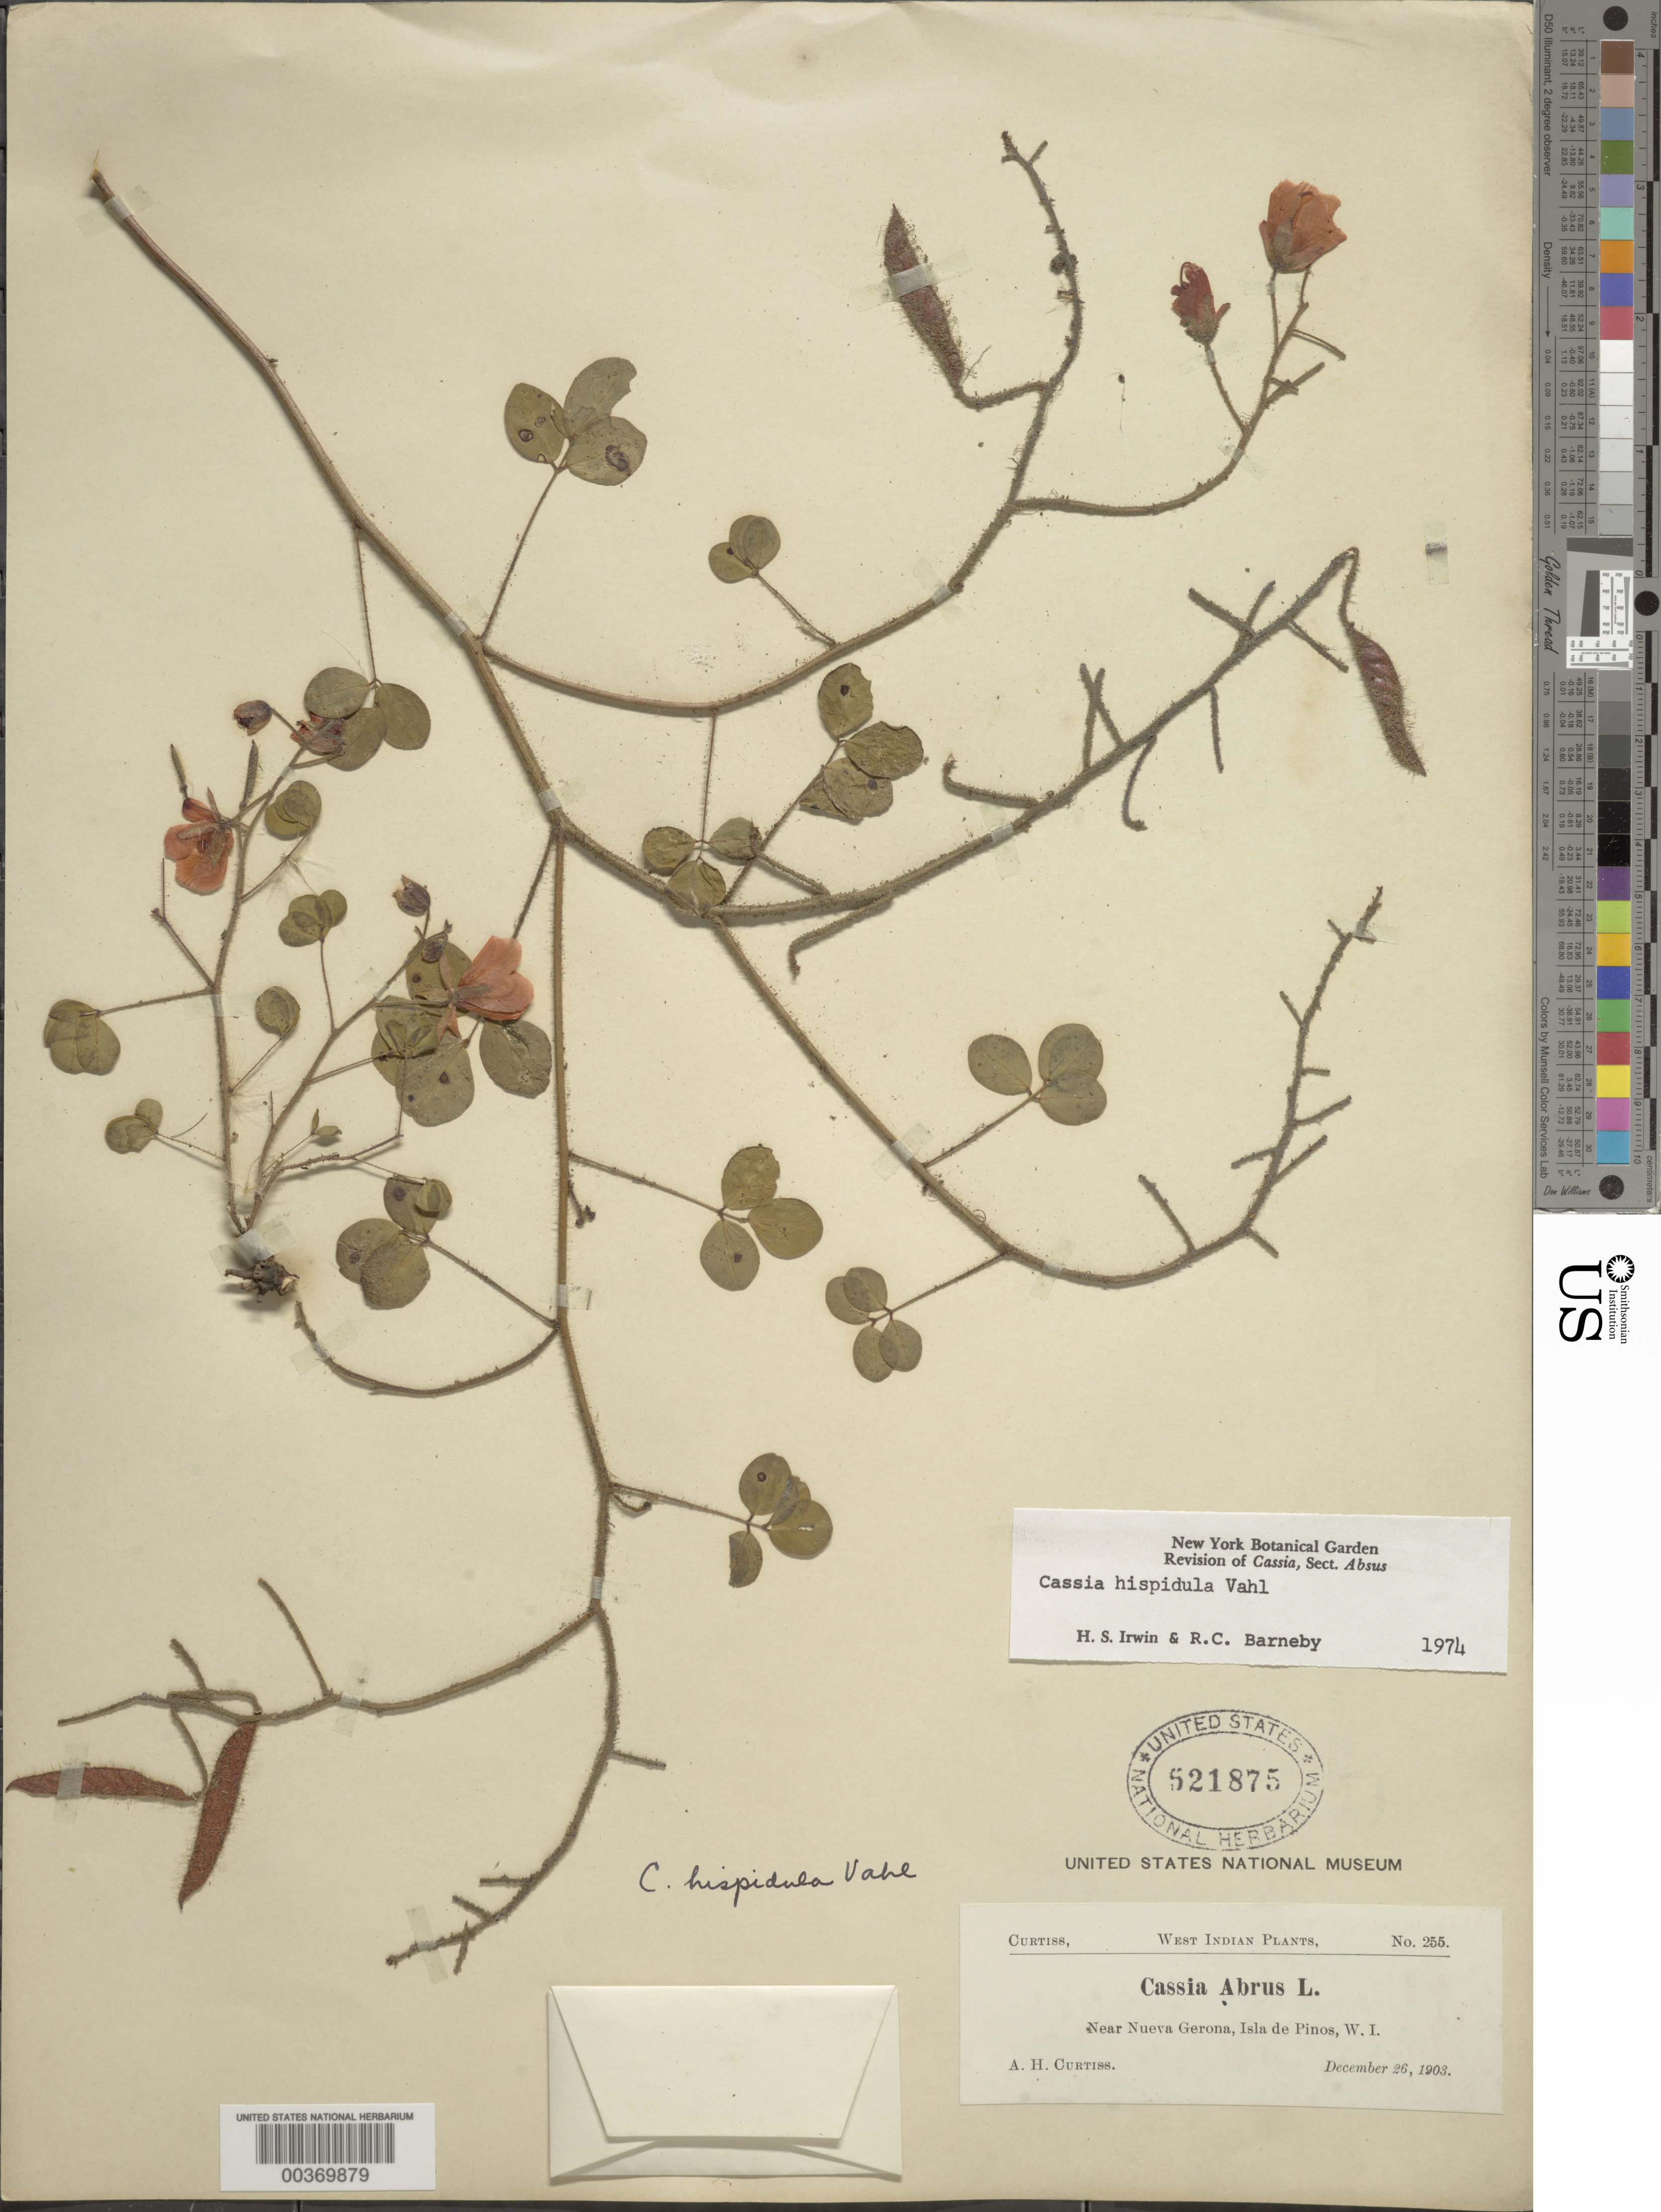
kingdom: Plantae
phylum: Tracheophyta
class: Magnoliopsida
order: Fabales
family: Fabaceae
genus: Chamaecrista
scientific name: Chamaecrista hispidula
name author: (Vahl) H.S. Irwin & Barneby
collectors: A. H. Curtiss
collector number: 255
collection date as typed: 26 Dec 1903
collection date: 1903-12-26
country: Cuba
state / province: Isla de La Juventud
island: Isla de La Juventud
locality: Near nueva gerona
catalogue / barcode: US 521875